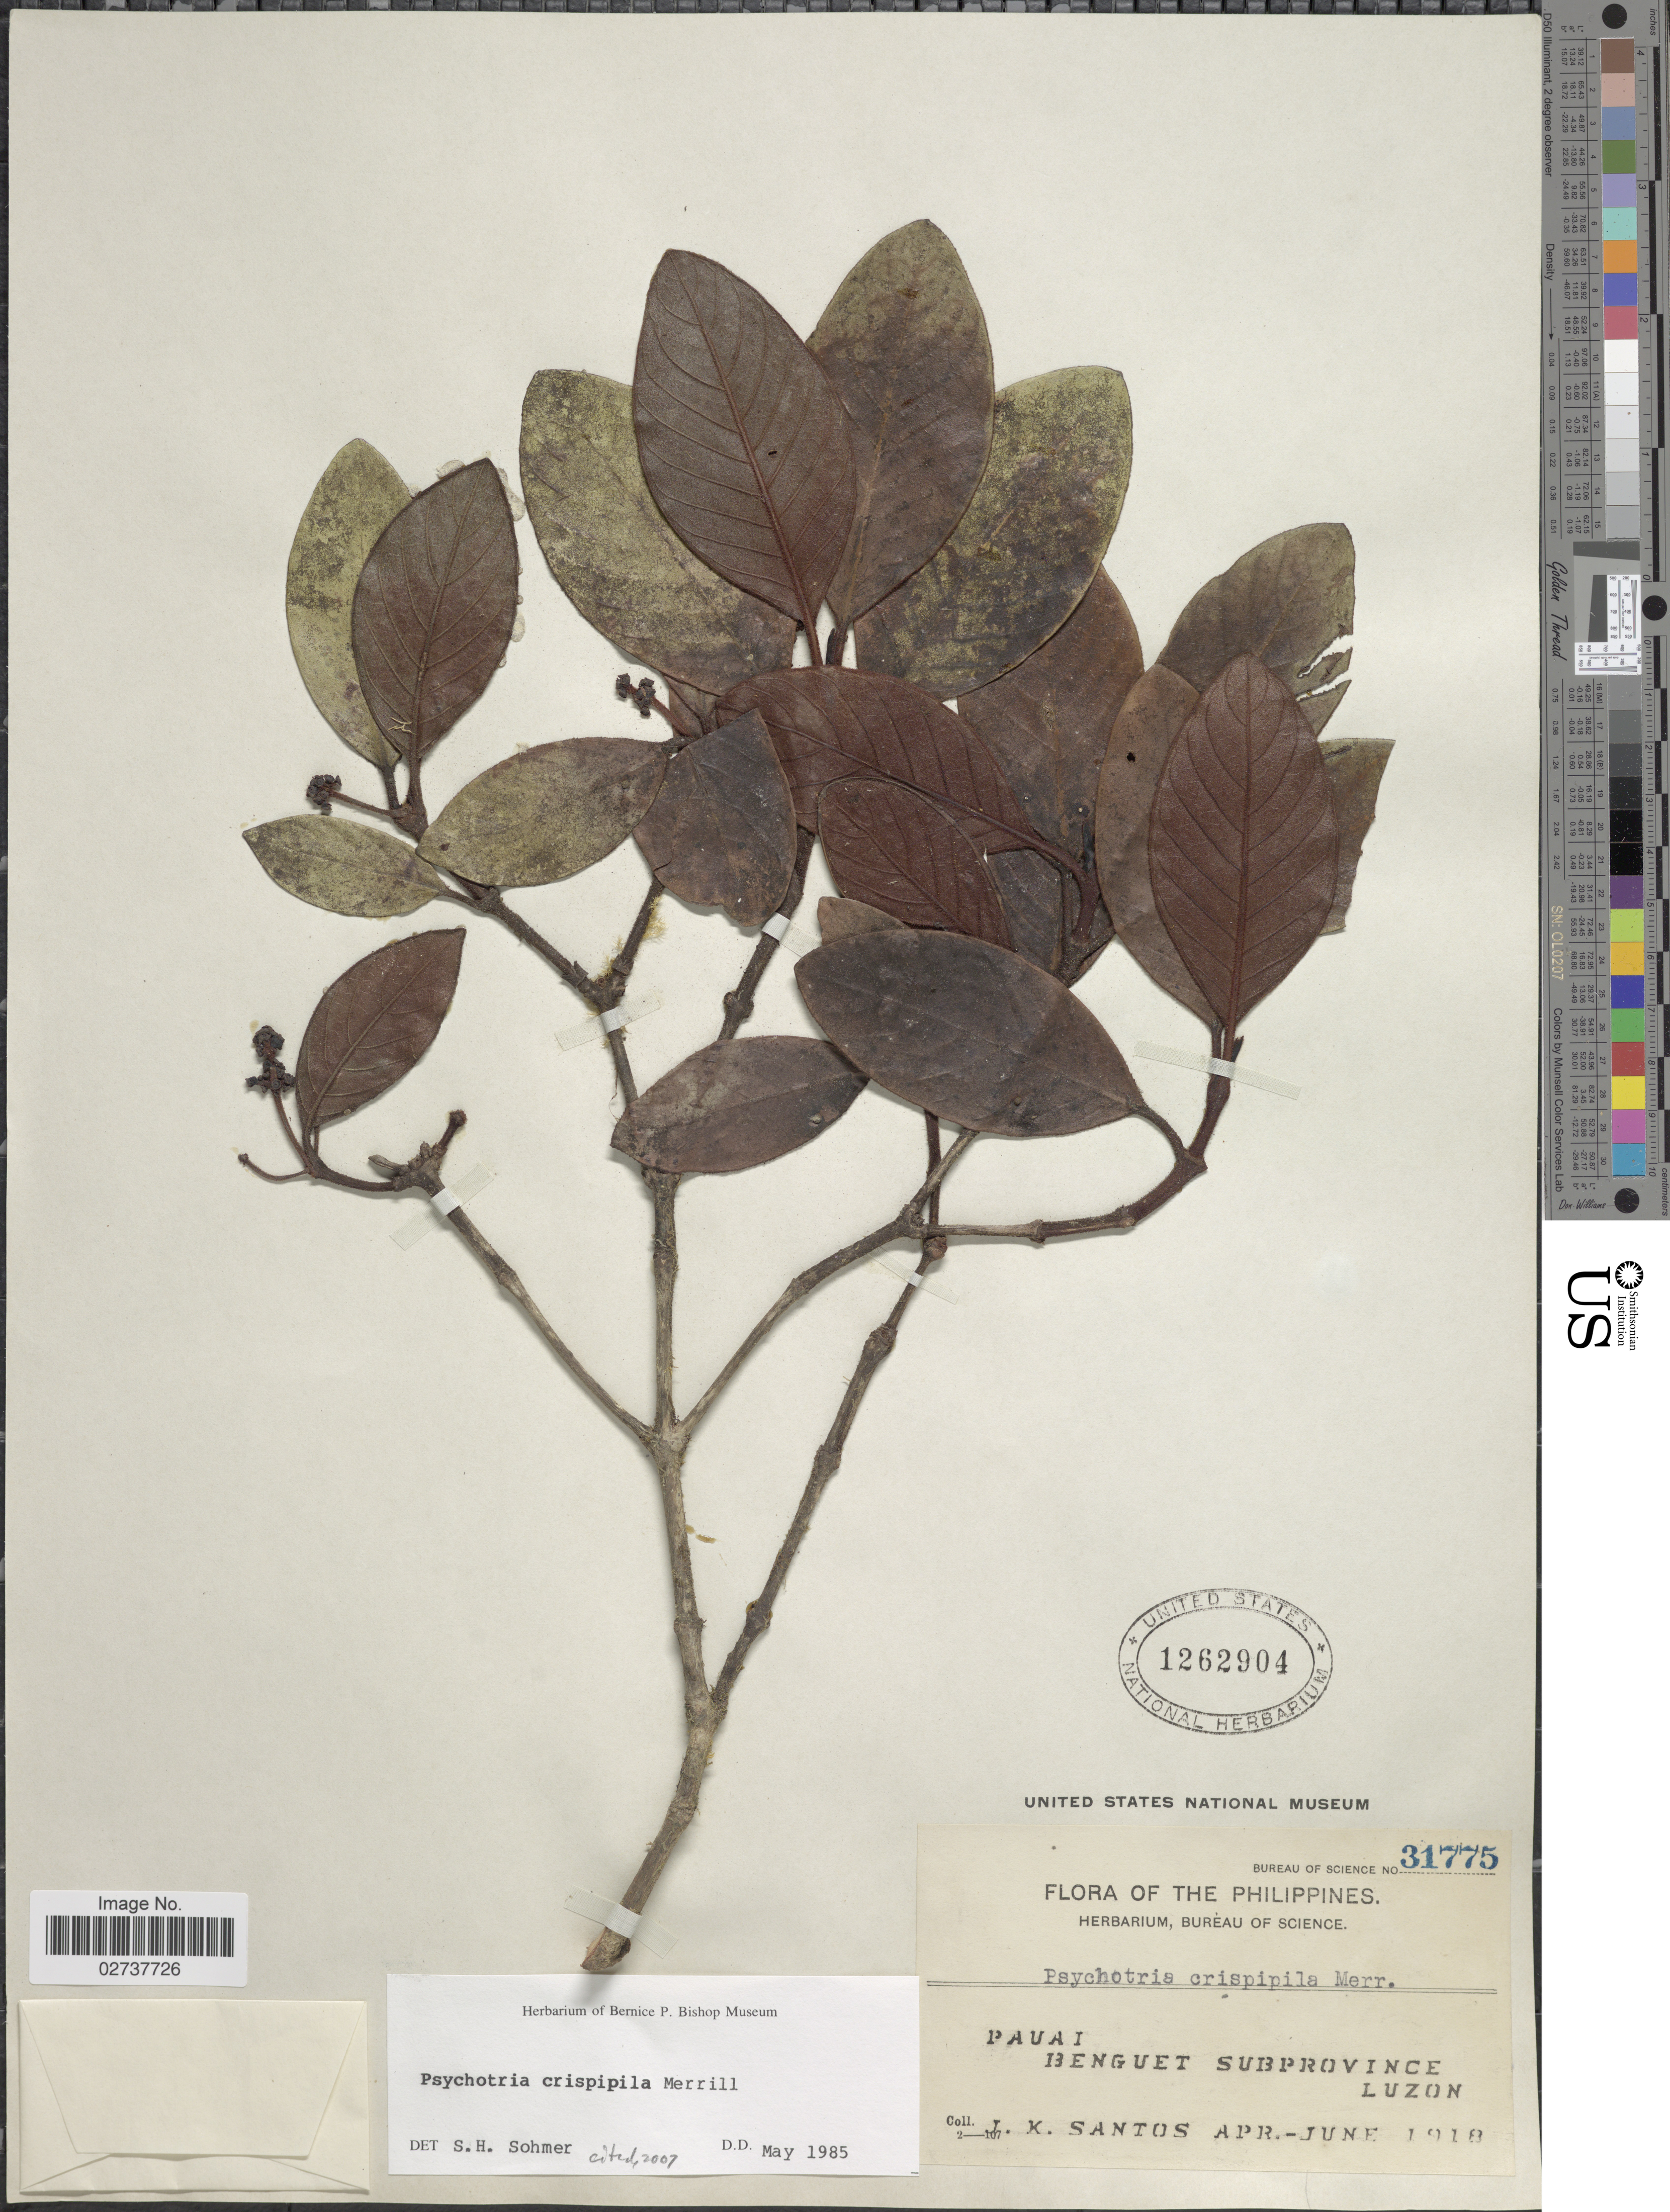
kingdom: Plantae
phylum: Tracheophyta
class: Magnoliopsida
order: Gentianales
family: Rubiaceae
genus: Psychotria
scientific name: Psychotria crispipila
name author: Merr.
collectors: J. K. Santos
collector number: Bureau of Science 31775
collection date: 1918-04/1918-06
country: Philippines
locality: Pauai Benguet Subprovince Luzon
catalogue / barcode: US 1262904